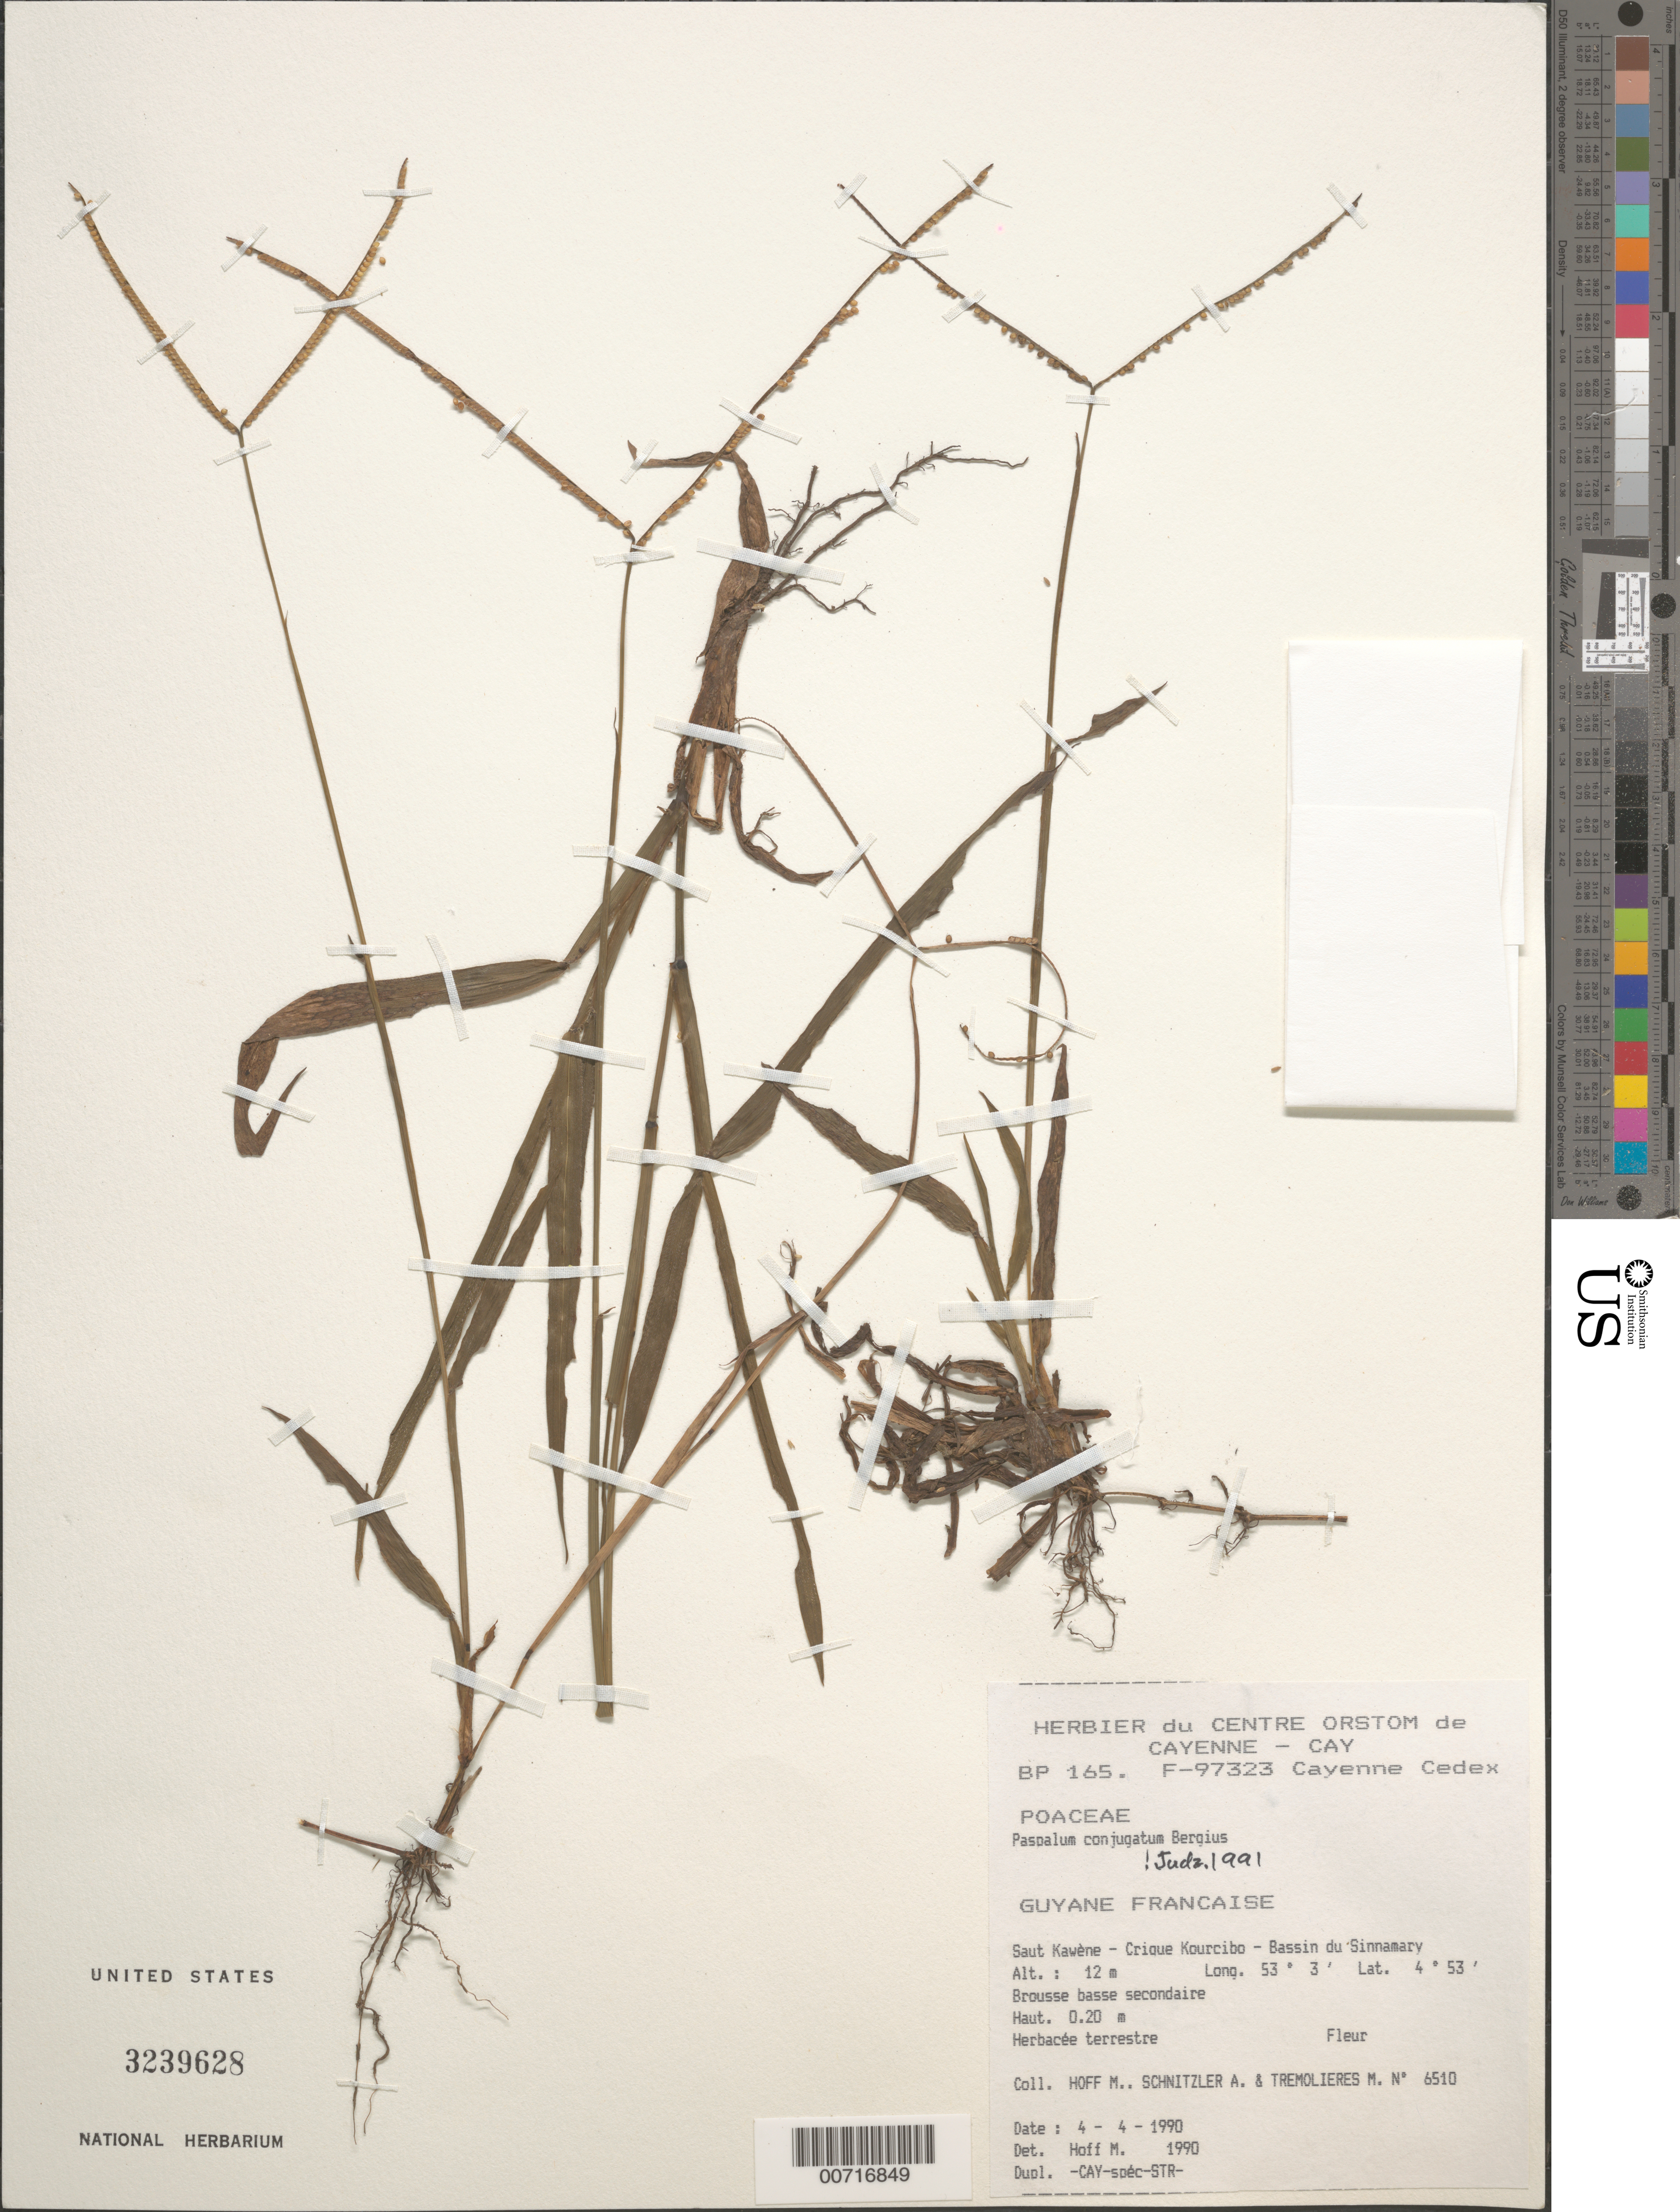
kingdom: Plantae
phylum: Tracheophyta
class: Liliopsida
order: Poales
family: Poaceae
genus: Paspalum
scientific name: Paspalum conjugatum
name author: P.J. Bergius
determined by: Judziewicz, E. J.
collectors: M. Hoff, A. Schnitzler & M. Tremolieres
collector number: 6510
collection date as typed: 4-Apr-90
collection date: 1990-04-04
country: French Guiana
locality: Saut Kawène, Crique Kourcibo, Bassin du Sinnamary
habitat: Secondary low bush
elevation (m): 12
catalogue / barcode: US 3239628